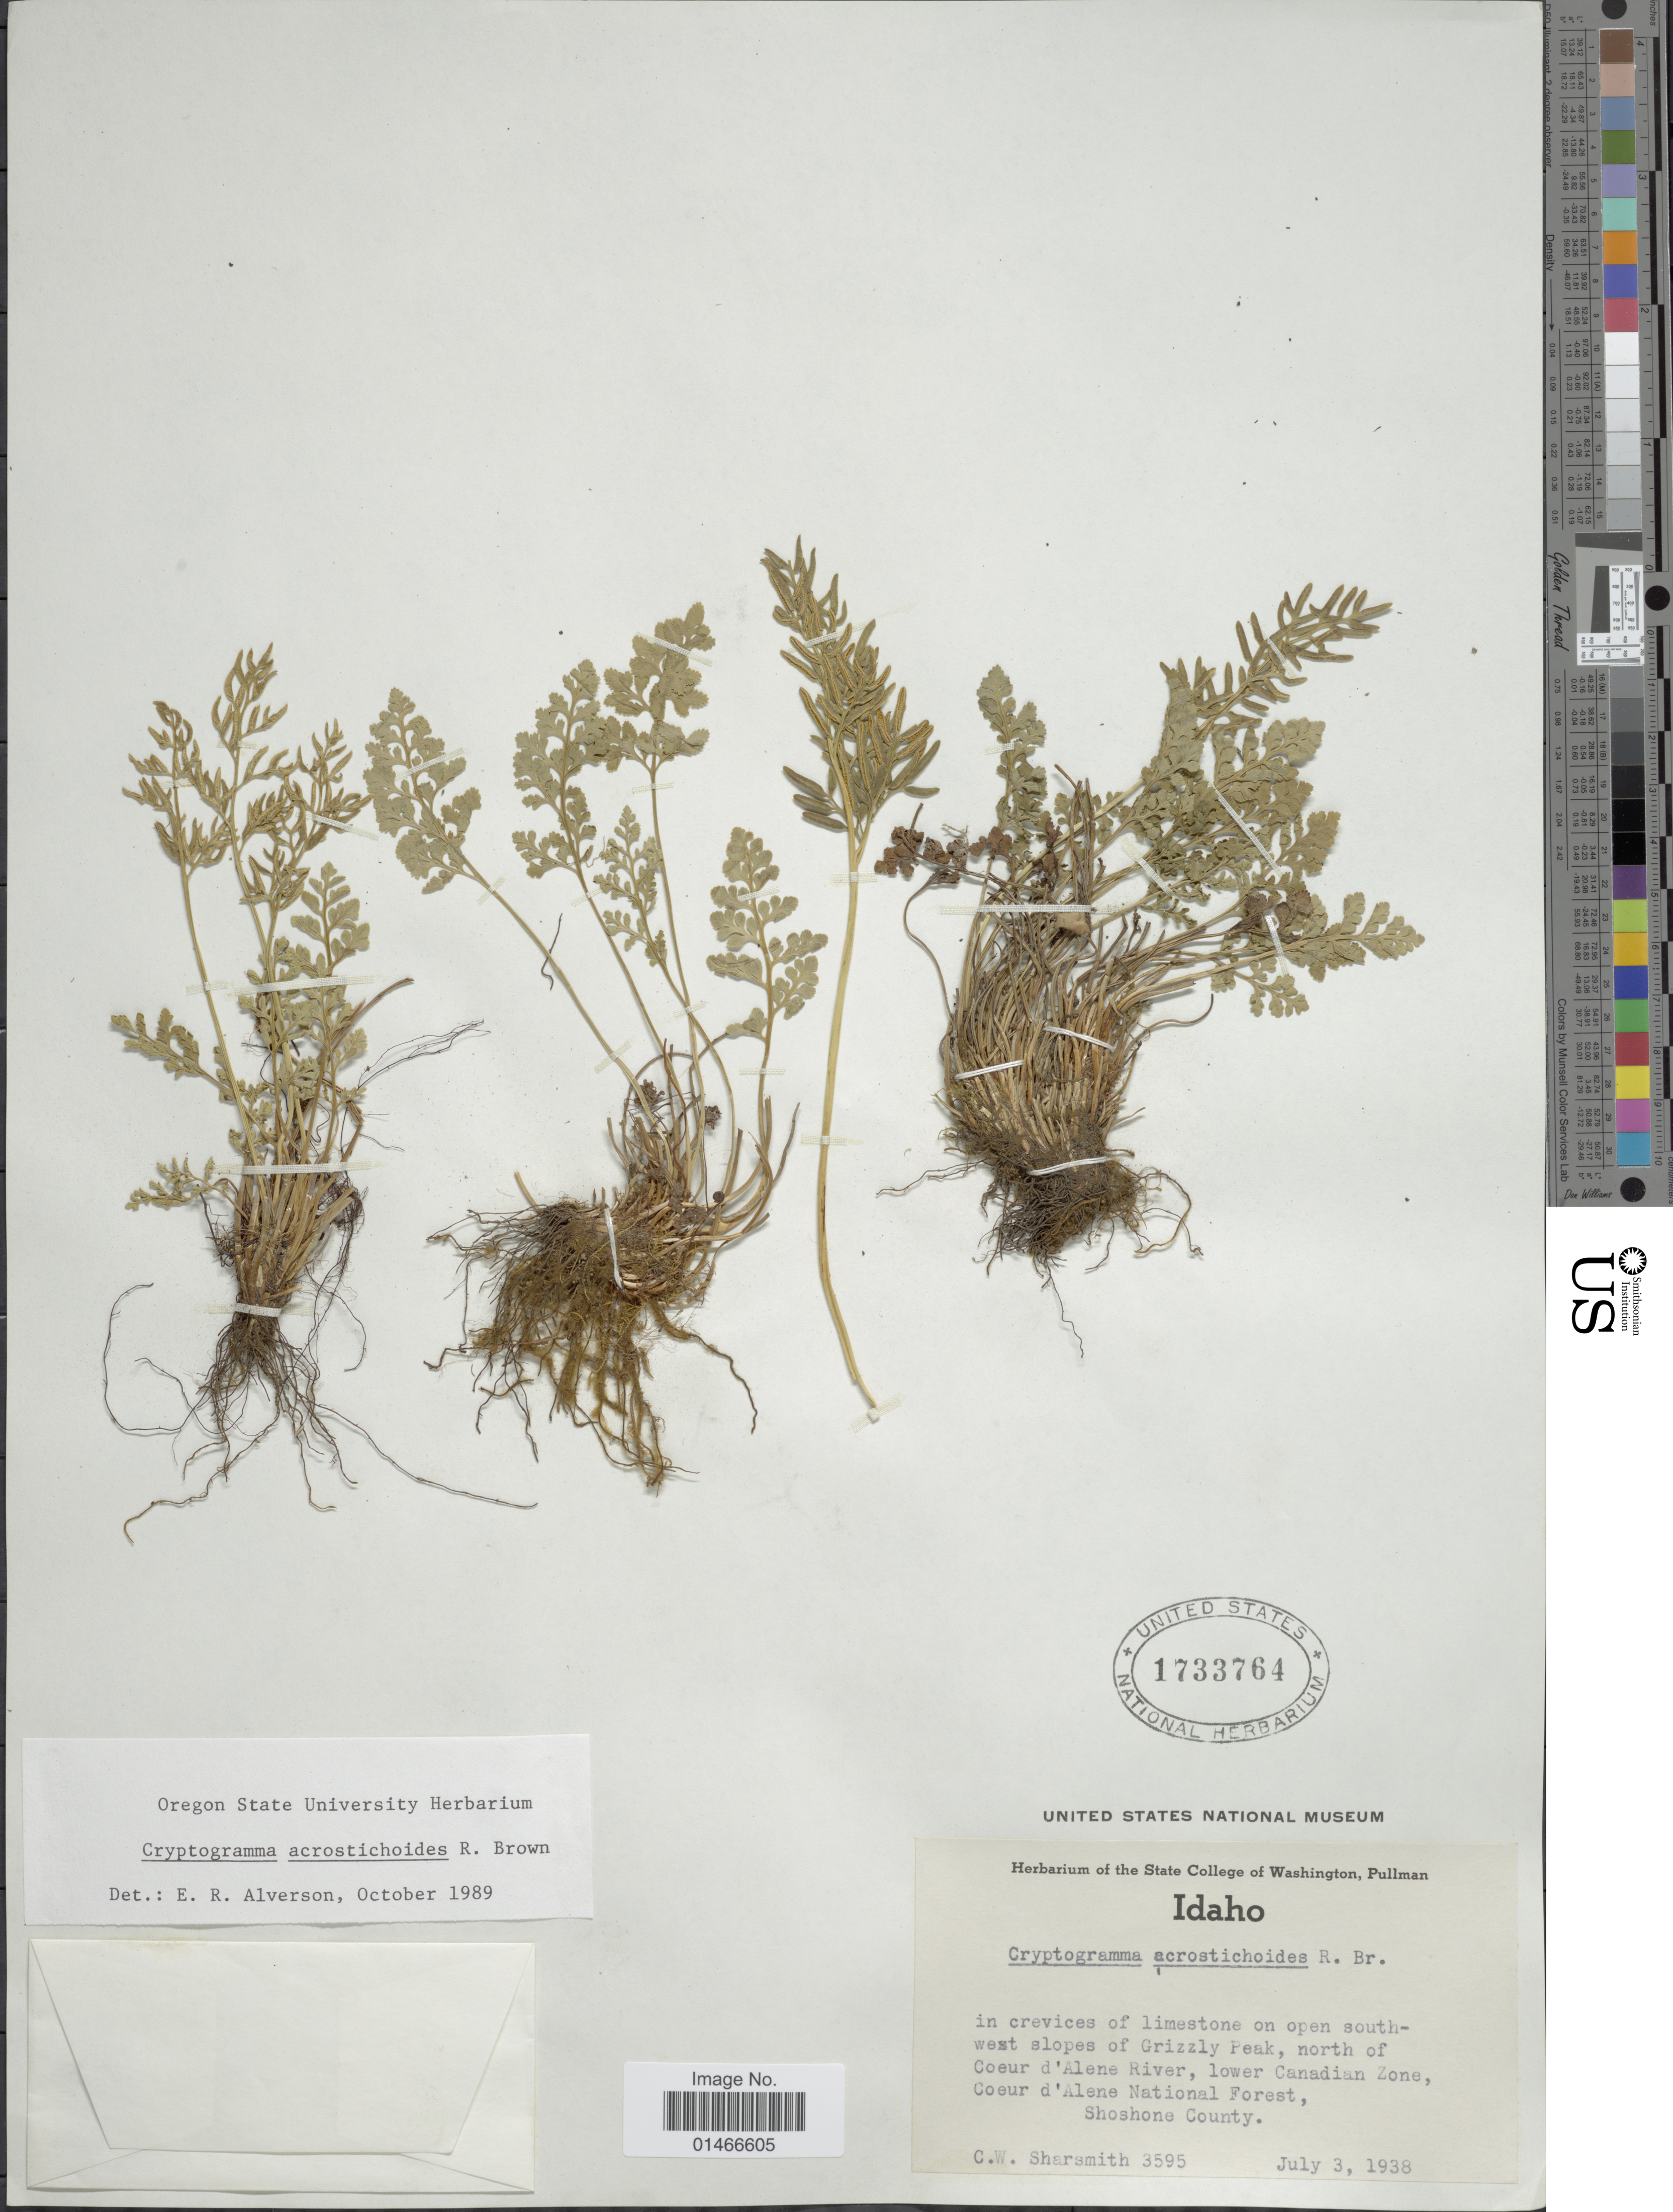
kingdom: Plantae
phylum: Tracheophyta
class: Polypodiopsida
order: Polypodiales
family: Pteridaceae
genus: Cryptogramma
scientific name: Cryptogramma acrostichoides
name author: R. Br.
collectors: C. Sharsmith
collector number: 3595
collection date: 1938-07-03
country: United States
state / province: Idaho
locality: On open southwest slopes of Grizzly Peak, north of Coeur d'Alene River, lower Canadian Zone, Coeur d'Alene National Forest, Shoshone County.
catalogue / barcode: US 1733764